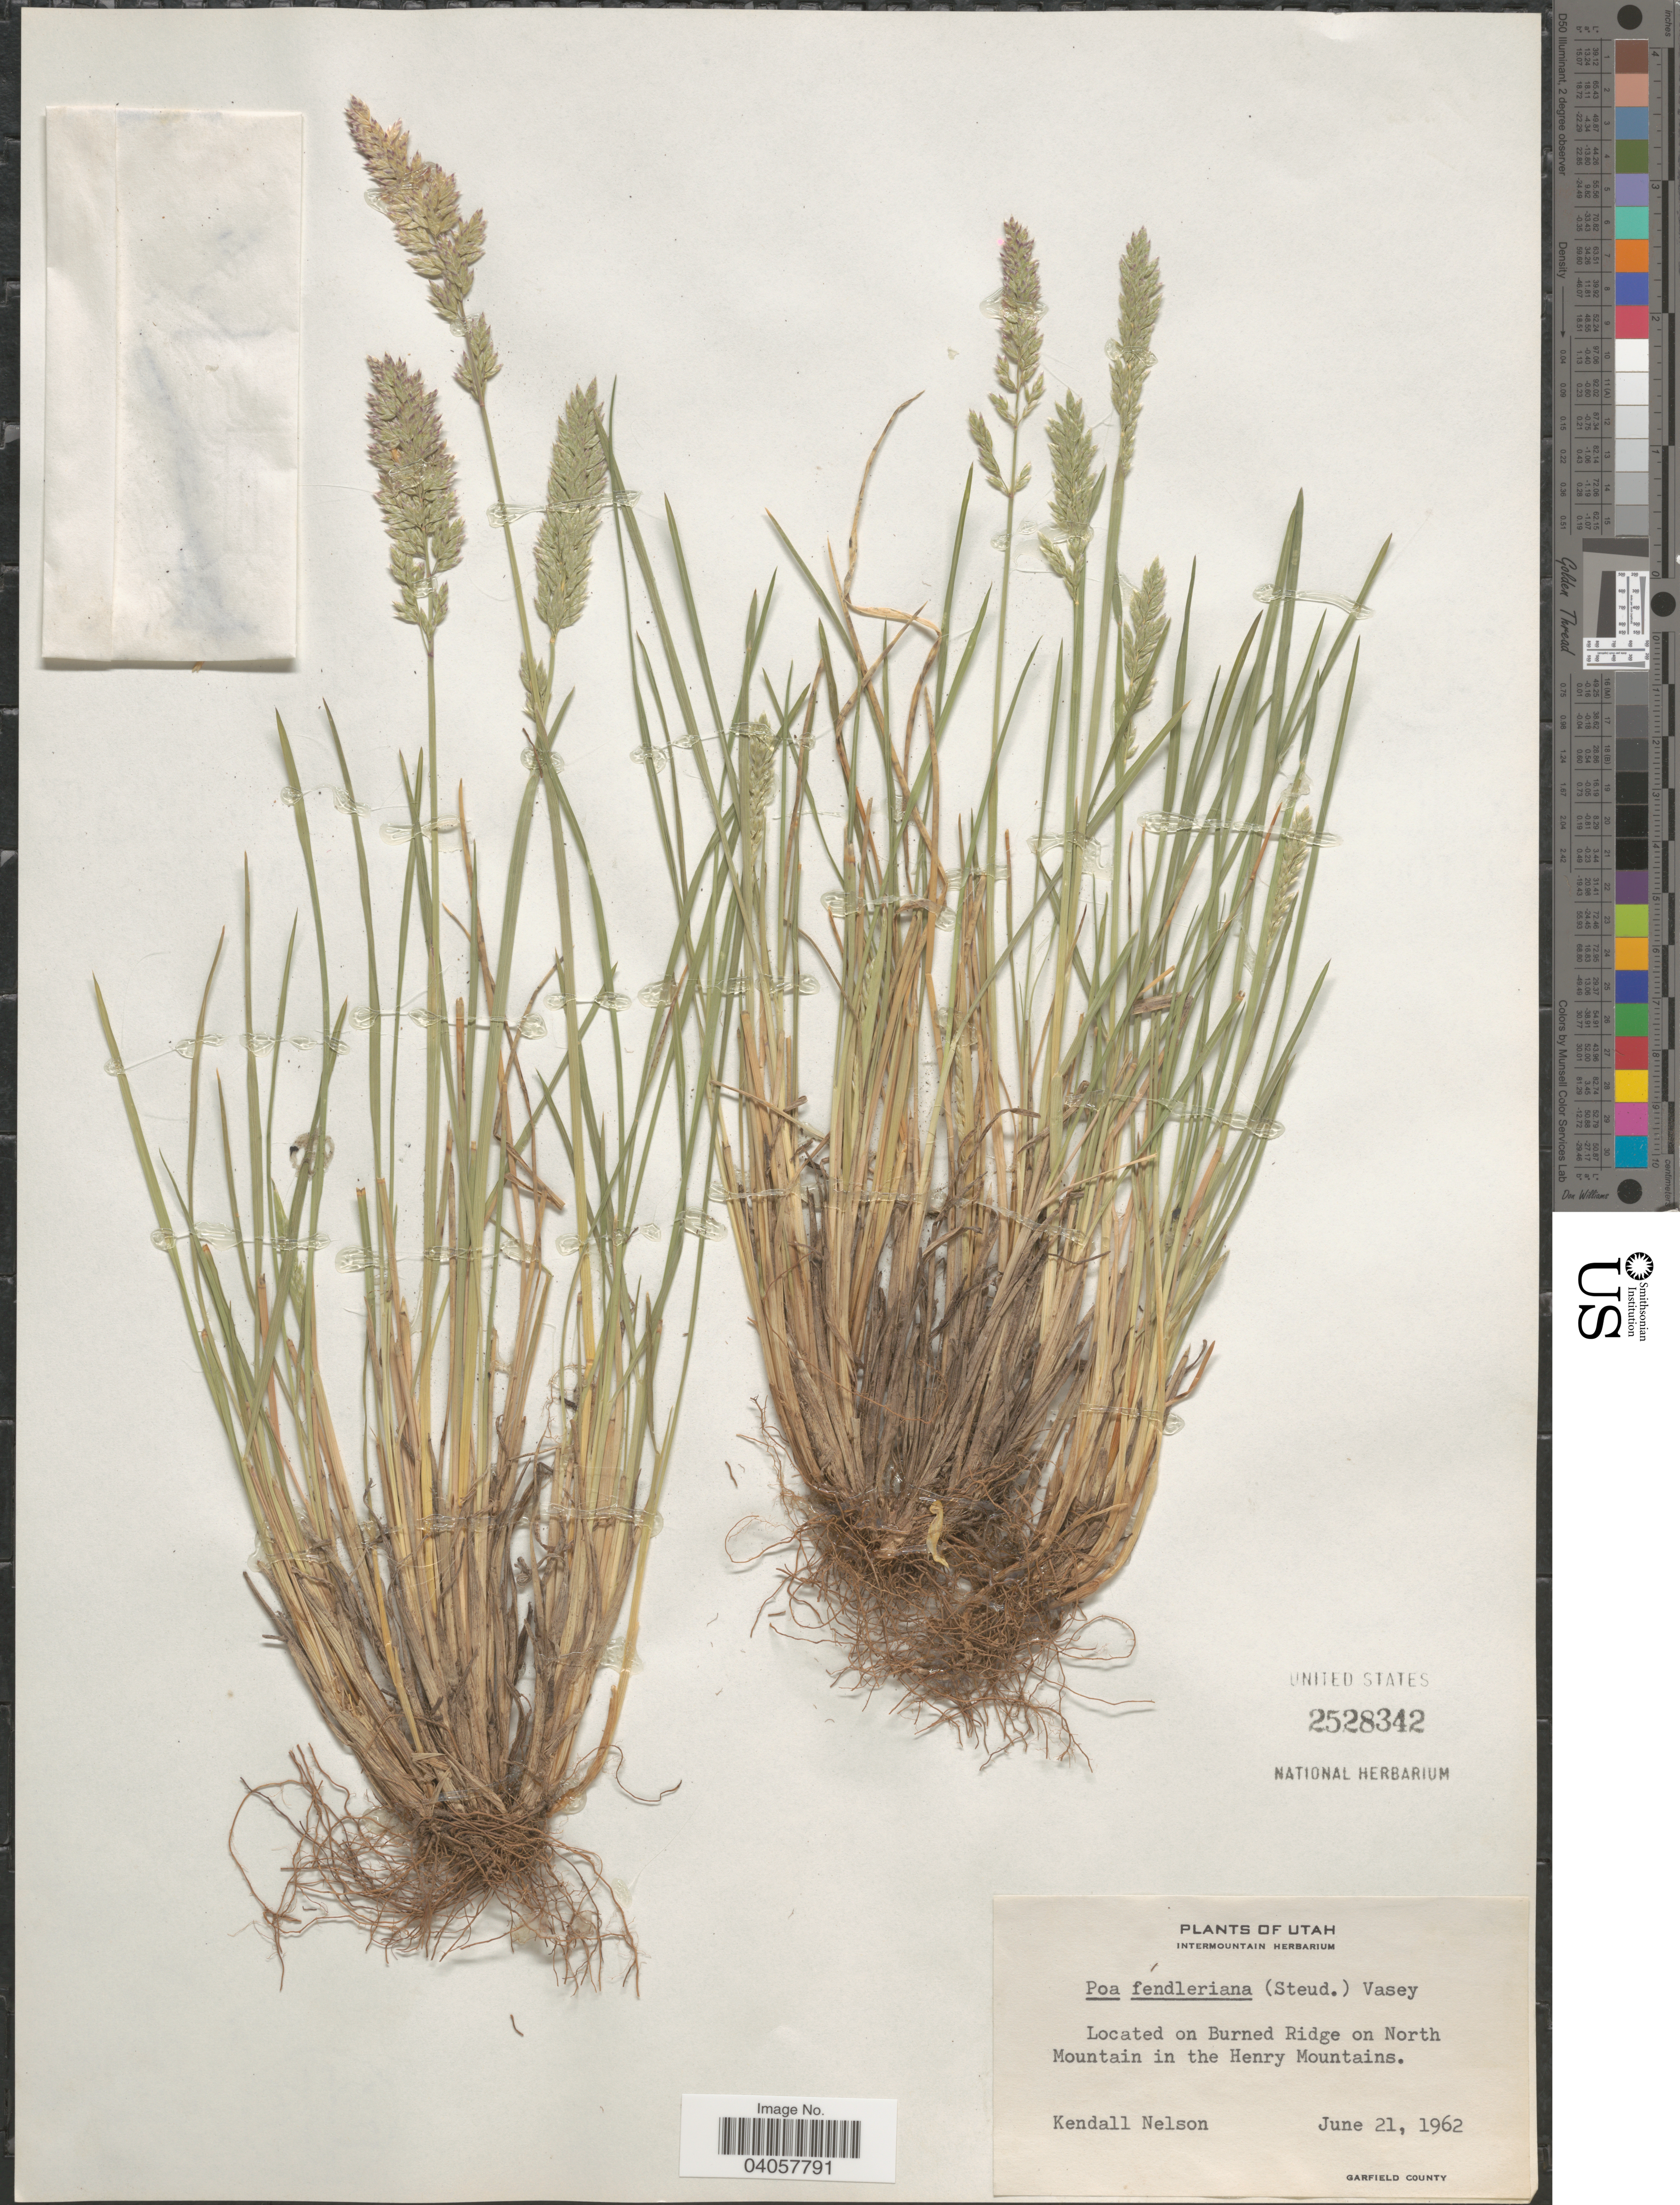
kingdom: Plantae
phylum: Tracheophyta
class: Liliopsida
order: Poales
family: Poaceae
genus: Poa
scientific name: Poa fendleriana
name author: (Steud.) Vasey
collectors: K. Nelson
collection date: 1962-06-21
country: United States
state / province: Utah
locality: On Burned Ridge on North Mountain in the Henry Mountains. Garfield County.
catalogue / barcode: US 2528342